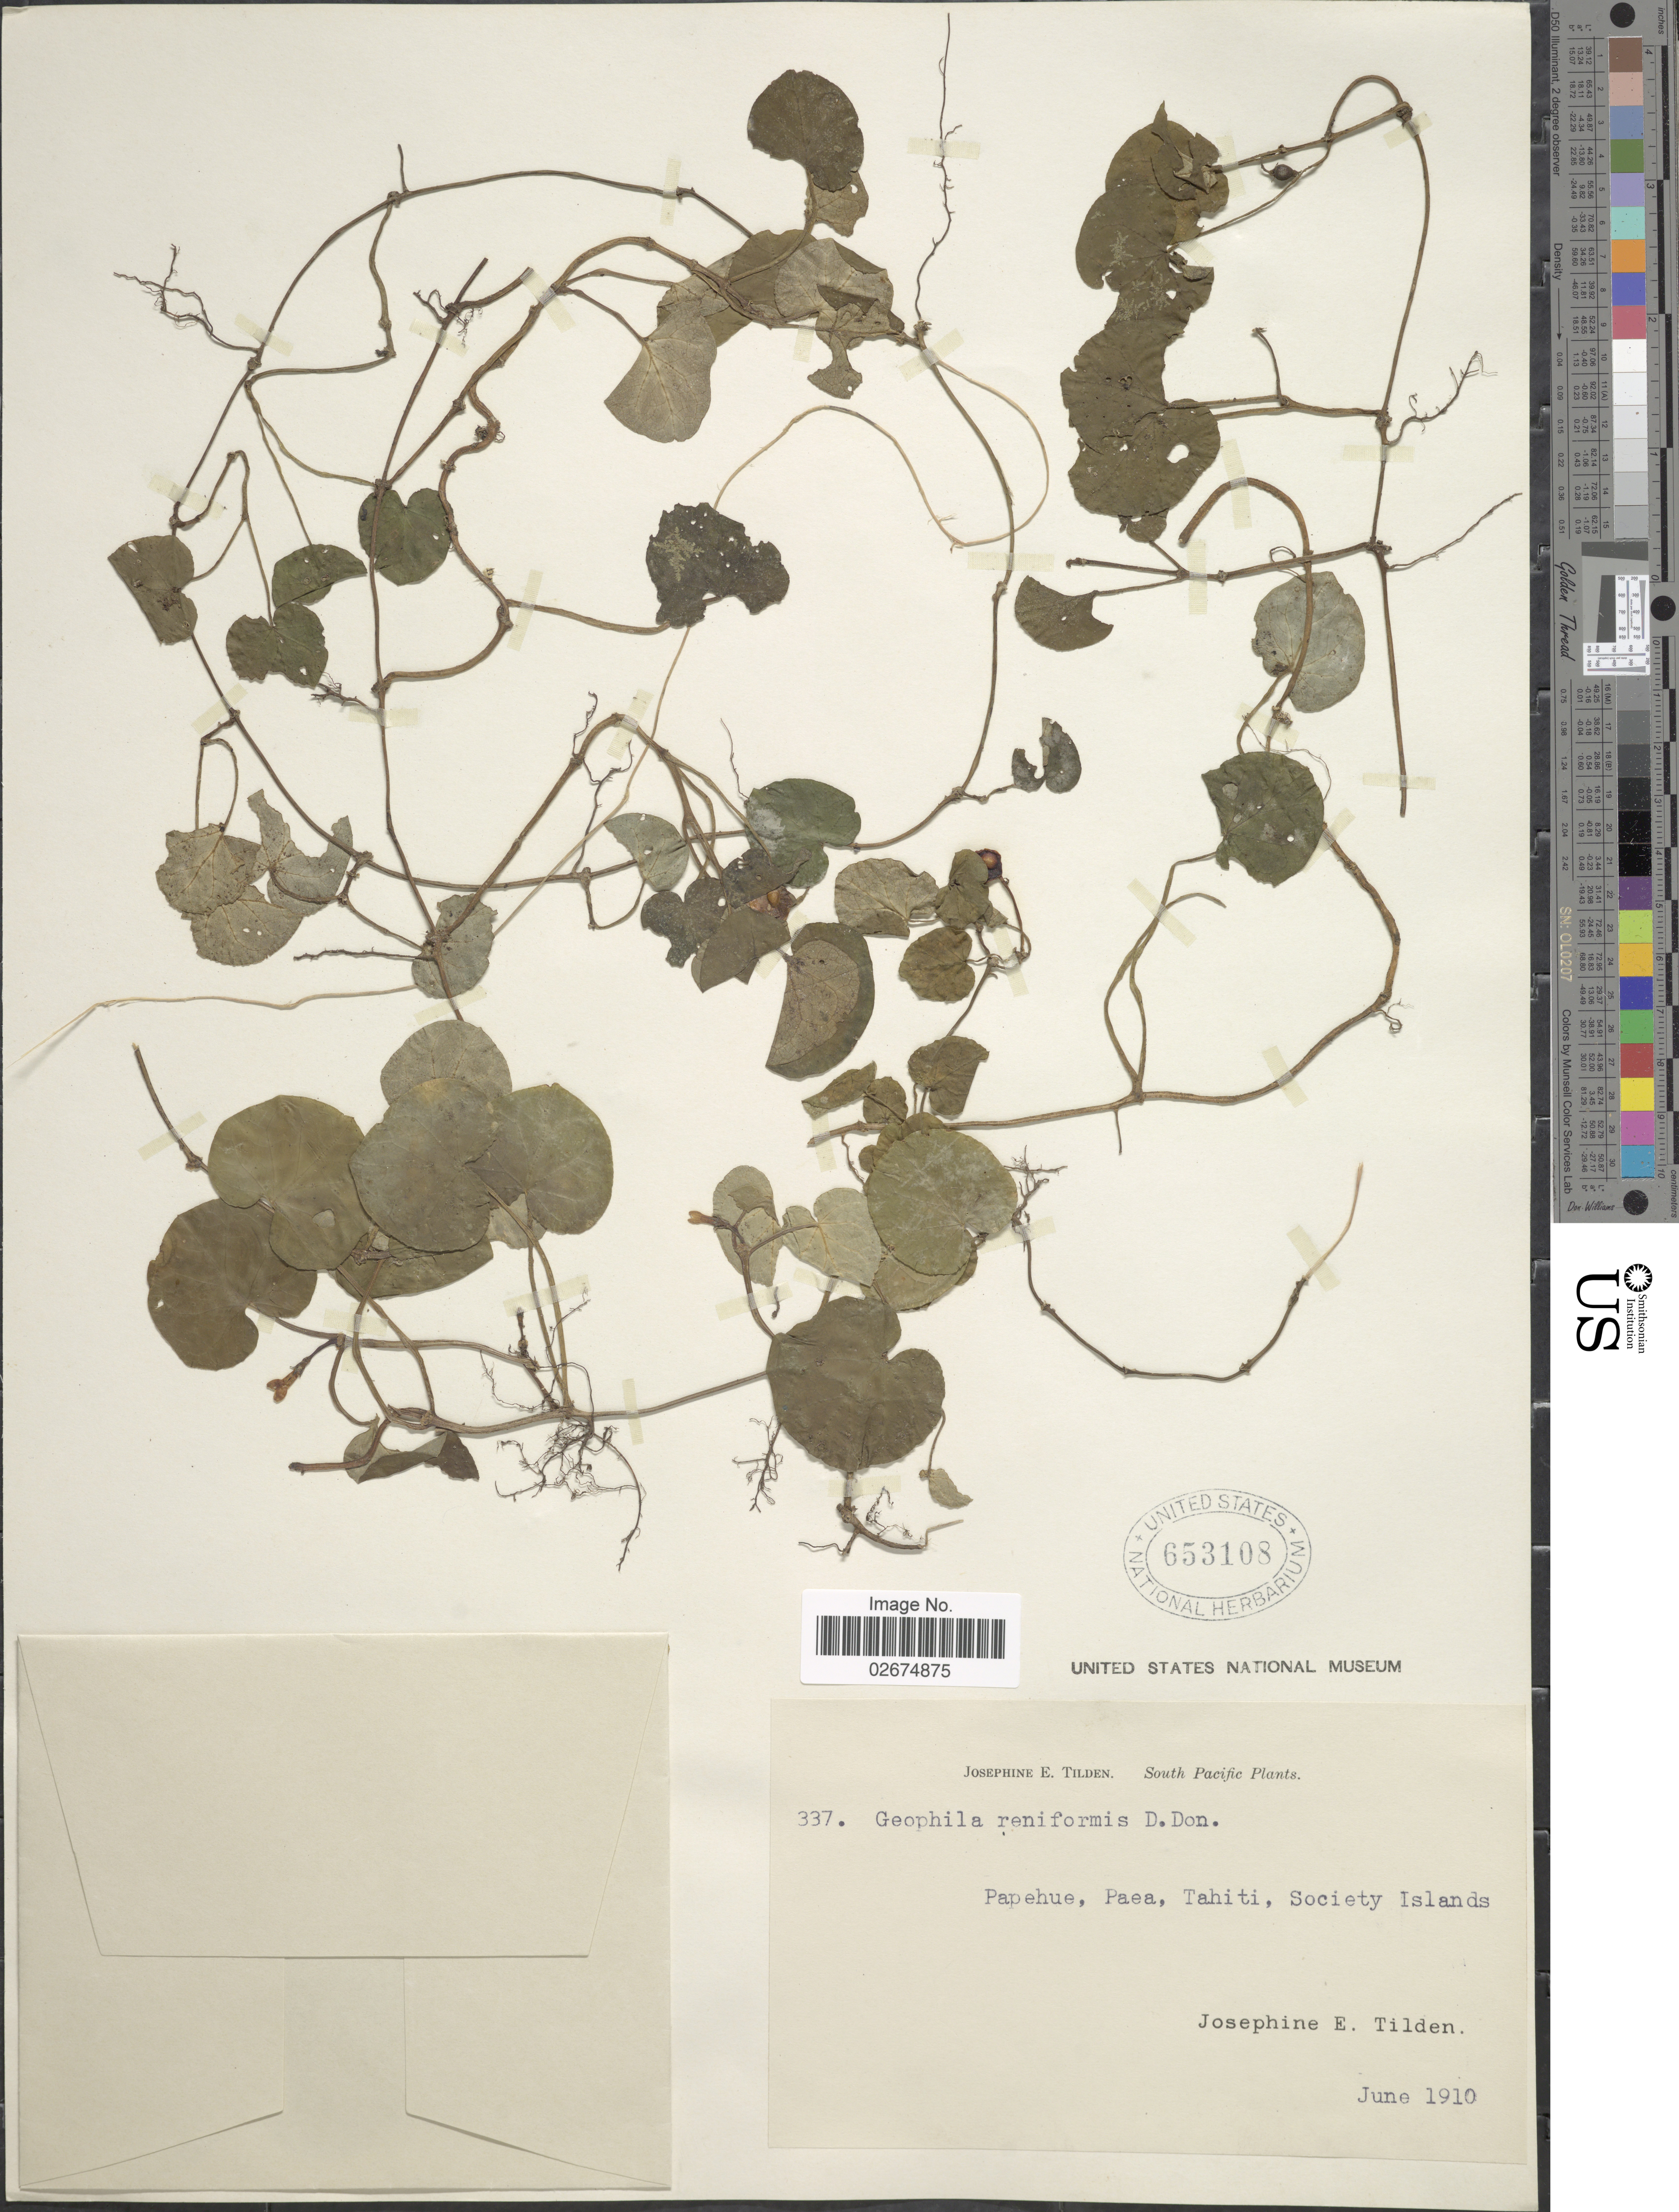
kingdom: Plantae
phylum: Tracheophyta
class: Magnoliopsida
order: Gentianales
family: Rubiaceae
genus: Geophila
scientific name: Geophila repens var. asiatica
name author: (Cham. & Schltdl.) Fosberg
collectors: J. E. Tilden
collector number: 337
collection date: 1910-06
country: French Polynesia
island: Tahiti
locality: Papehue, Paea, Tahiti, Society Islands. South Pacific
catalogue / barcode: US 653108